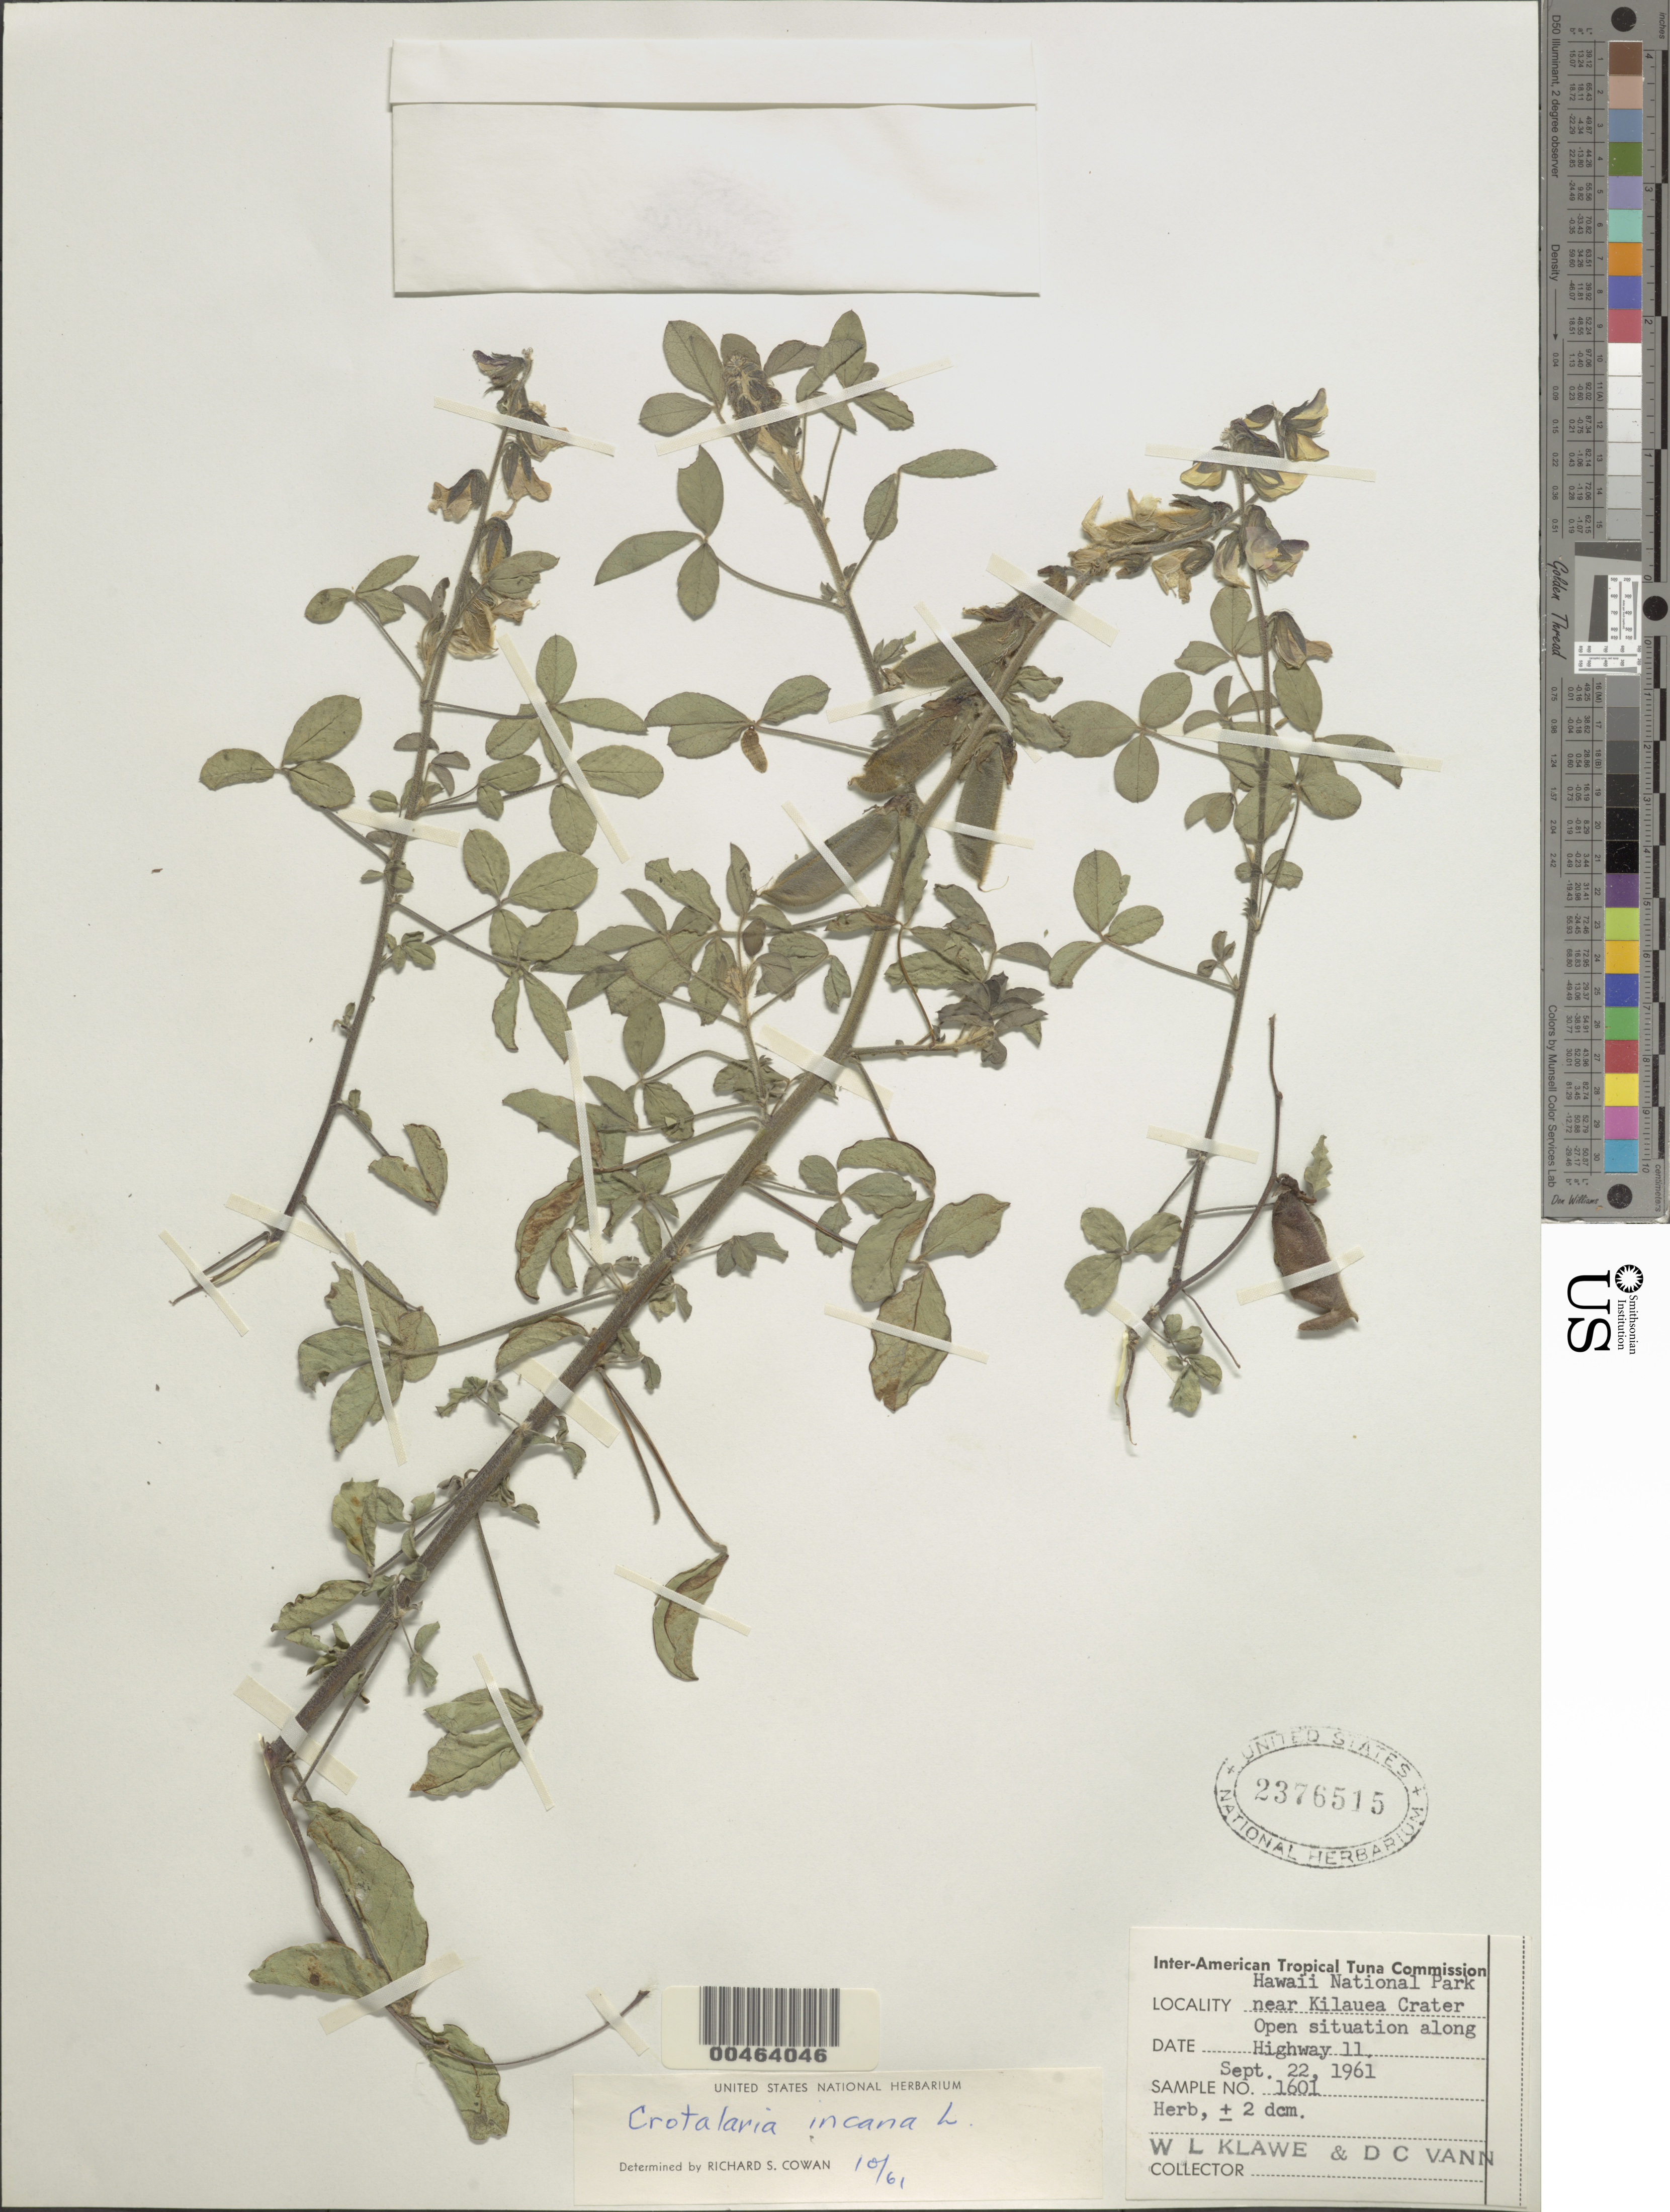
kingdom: Plantae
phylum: Tracheophyta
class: Magnoliopsida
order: Fabales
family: Fabaceae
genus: Crotalaria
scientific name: Crotalaria incana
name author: L.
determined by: Cowan, R. S.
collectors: W. Klawe & D. Vann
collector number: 1601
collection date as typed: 22 Sep 1961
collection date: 1961-09-22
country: United States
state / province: Hawaii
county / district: Hawaii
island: Hawaii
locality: Hawaii National Park near Kilauea Crater, along Highway 11.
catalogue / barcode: US 2376515